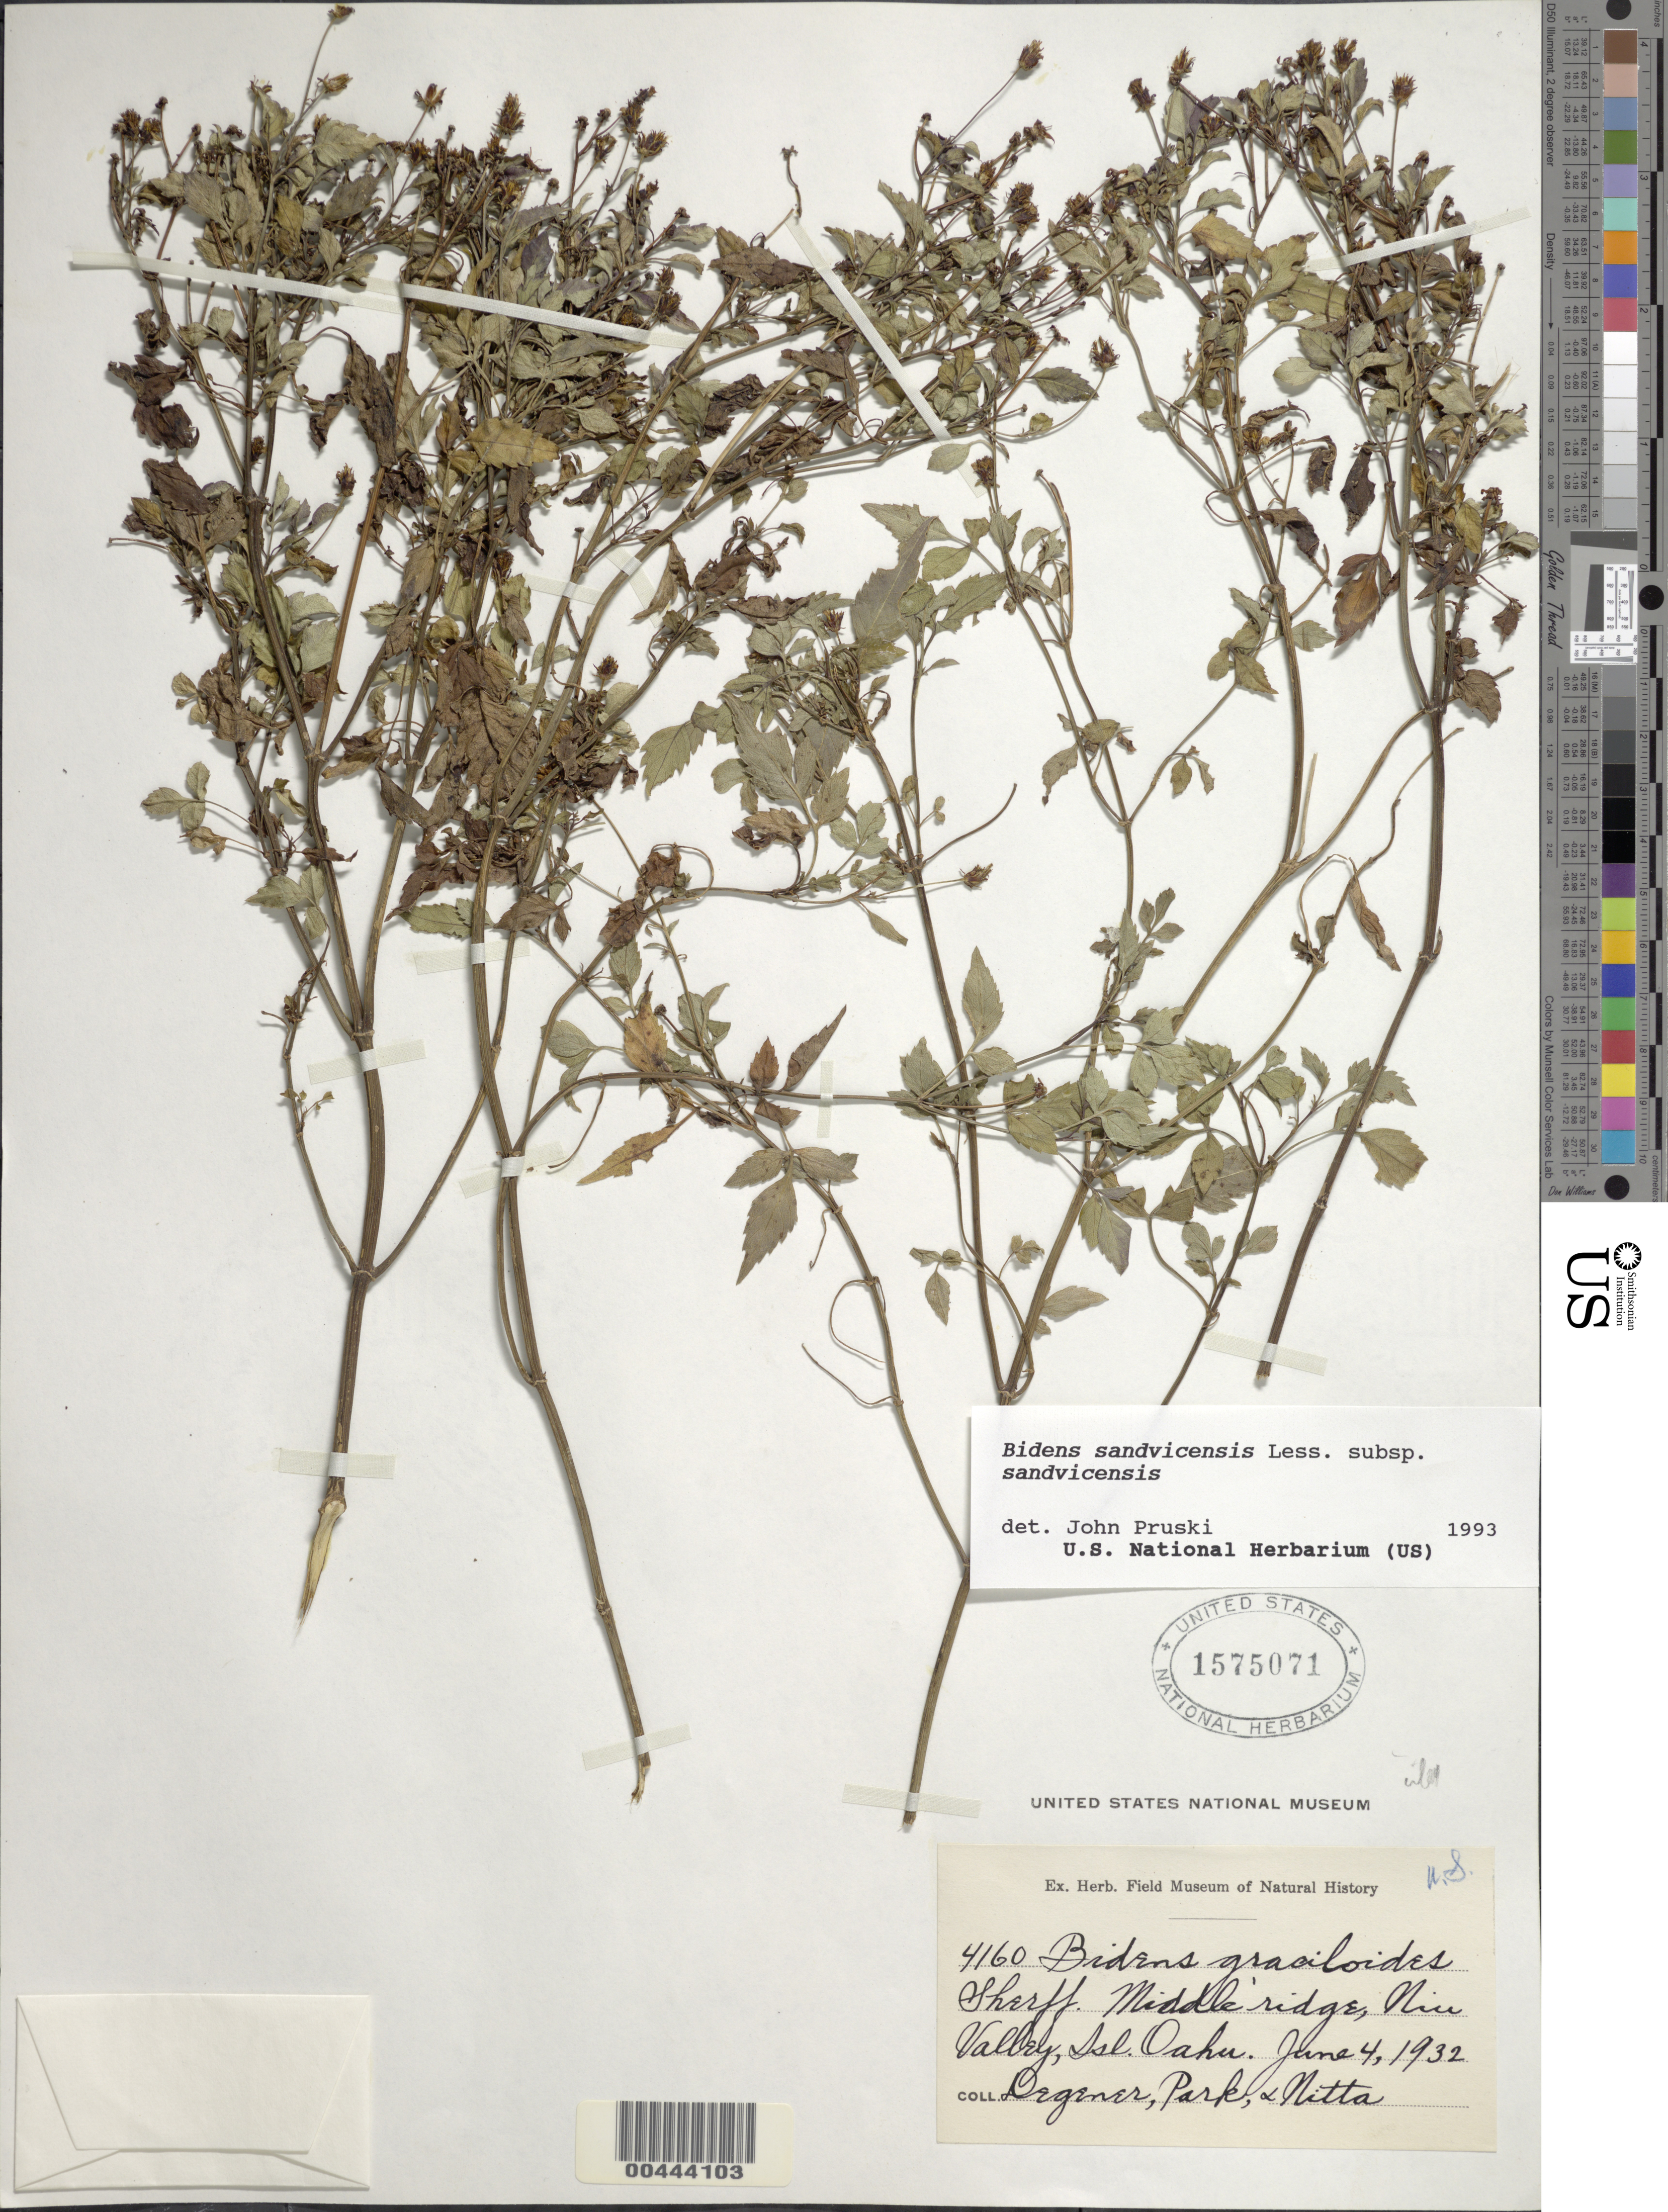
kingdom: Plantae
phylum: Tracheophyta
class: Magnoliopsida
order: Asterales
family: Asteraceae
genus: Bidens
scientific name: Bidens sandvicensis subsp. sandvicensis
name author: Less.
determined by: Pruski, J. F.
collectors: O. Degener, Park & Nitta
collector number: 4160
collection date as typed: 4 Jun 1932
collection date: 1932-06-04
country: United States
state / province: Hawaii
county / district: Honolulu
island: Oahu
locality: Middle ridge, Niu Valley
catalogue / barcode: US 1575071